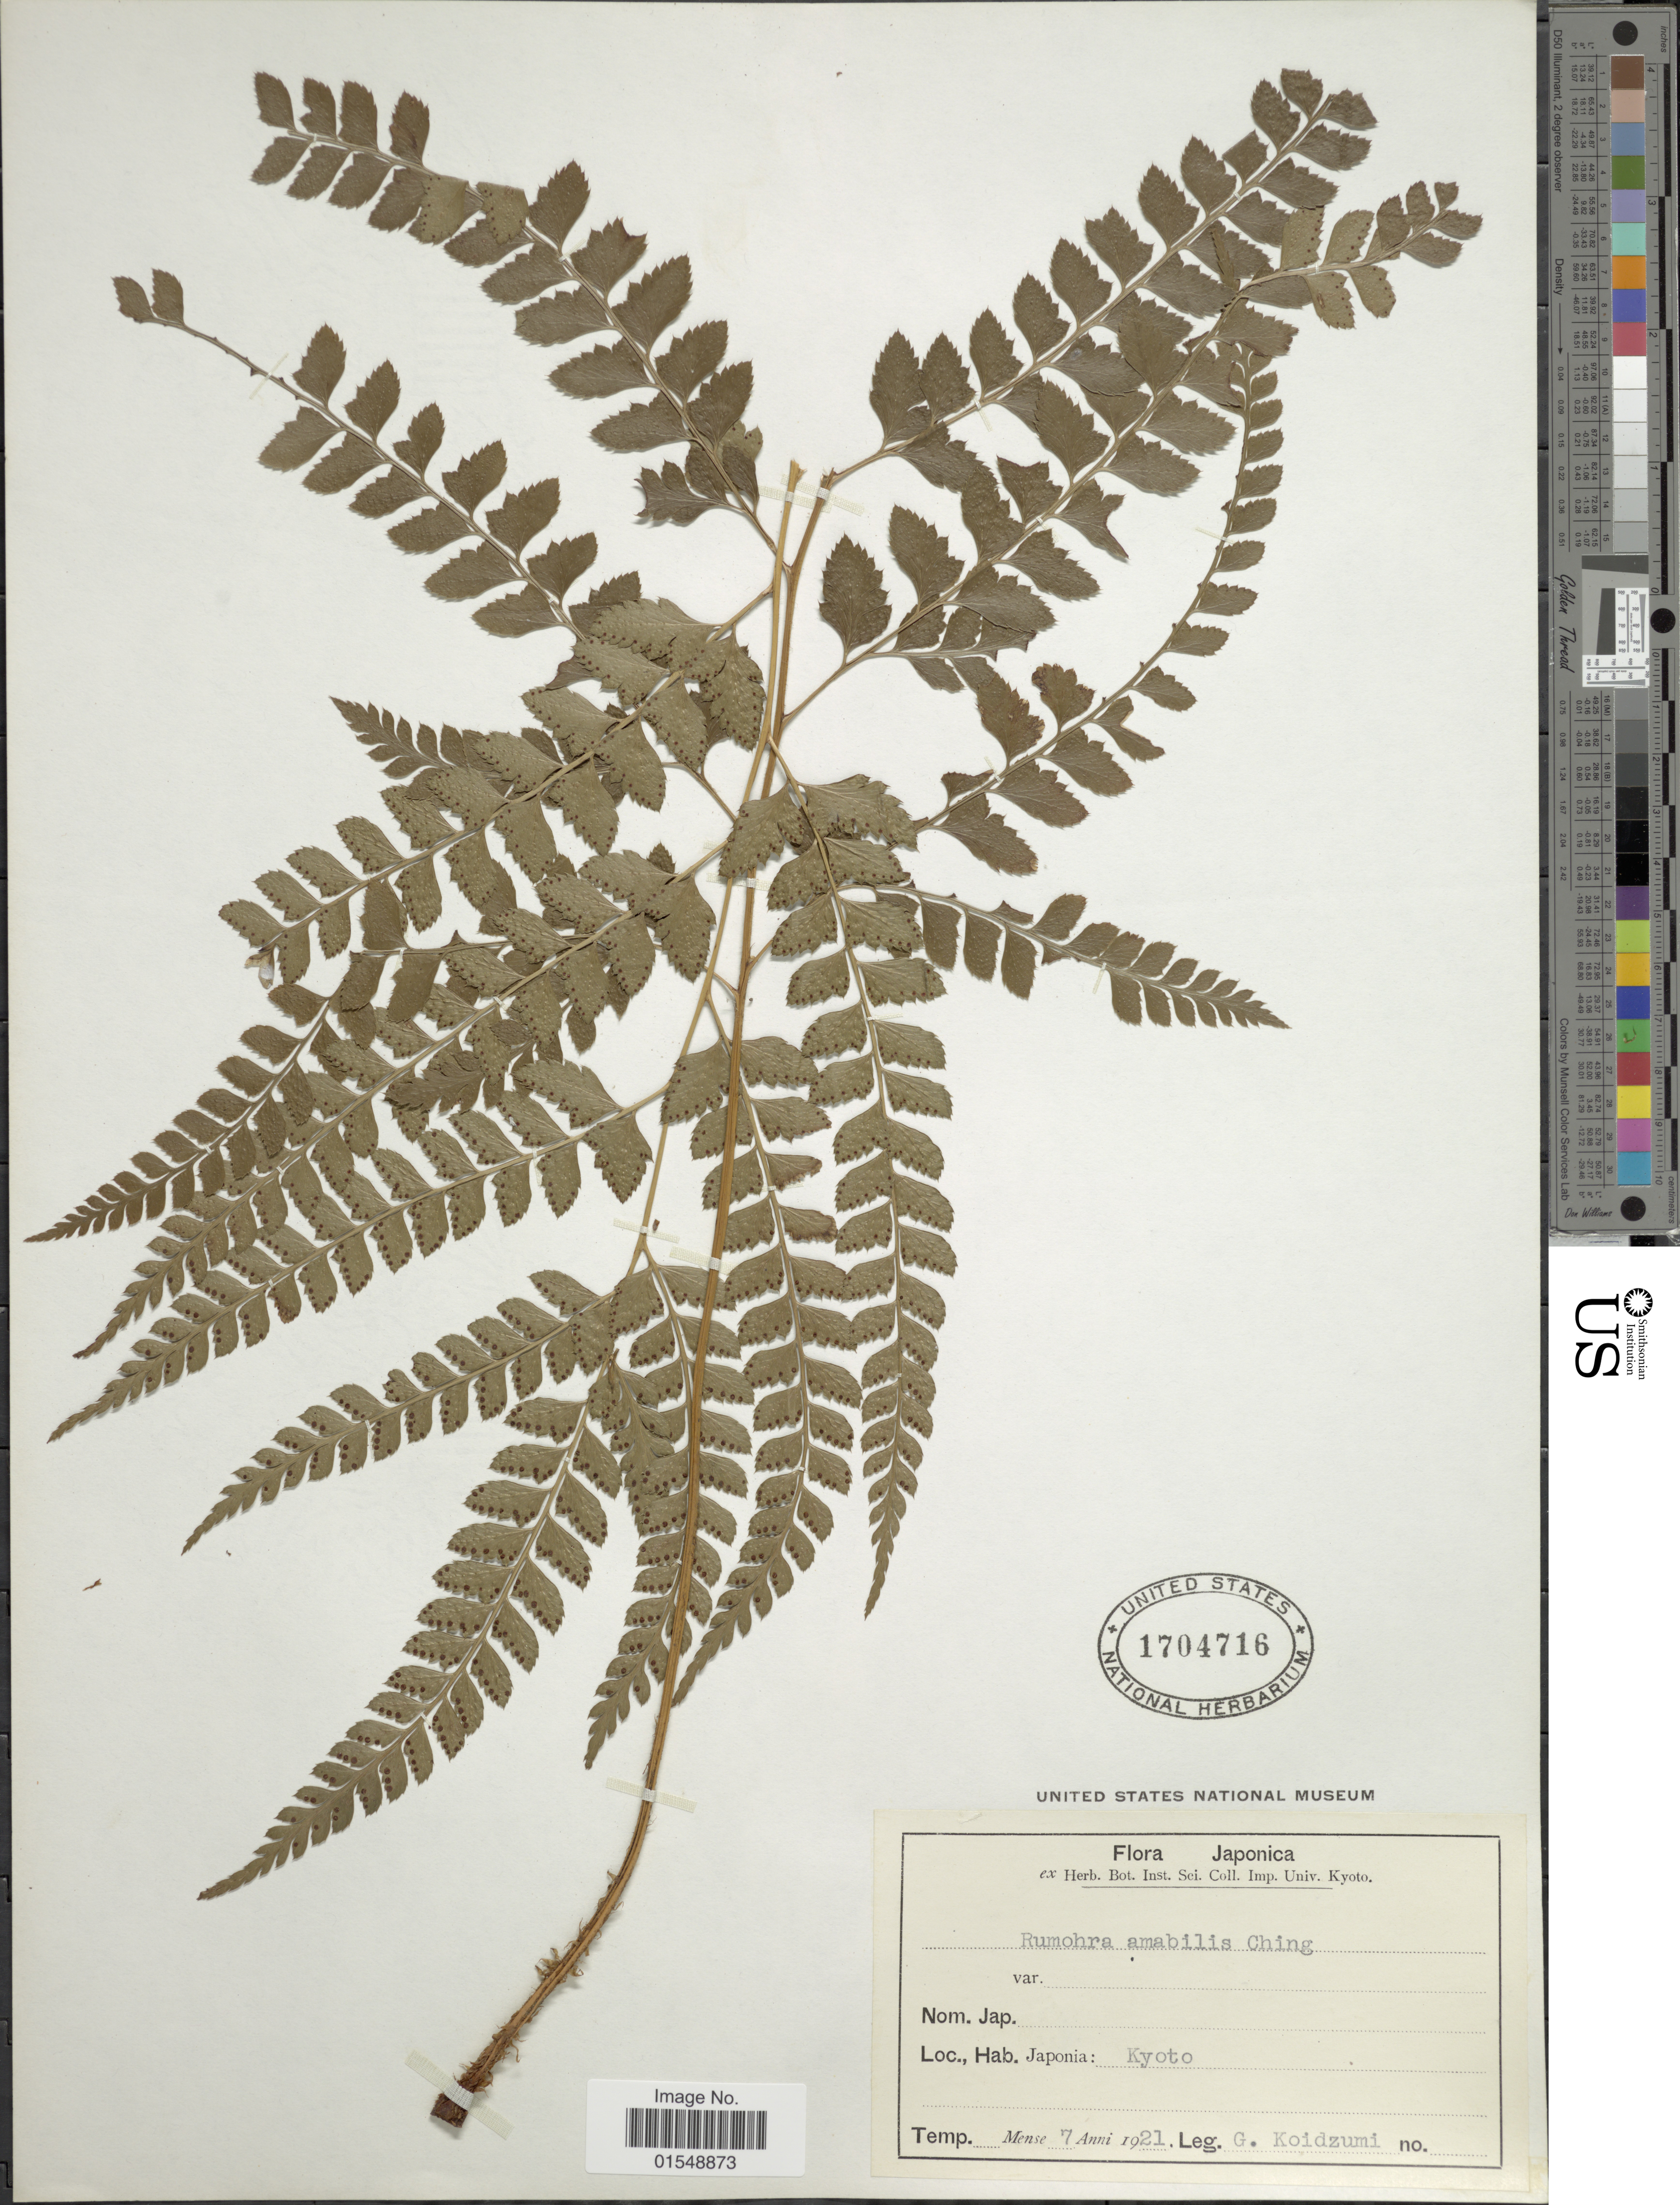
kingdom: Plantae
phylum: Tracheophyta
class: Polypodiopsida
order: Polypodiales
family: Dryopteridaceae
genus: Arachniodes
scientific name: Arachniodes amabilis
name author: (Blume) Tindale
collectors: G. Koidzumi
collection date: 1921-07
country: Japan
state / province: Kyoto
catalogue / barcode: US 1704716